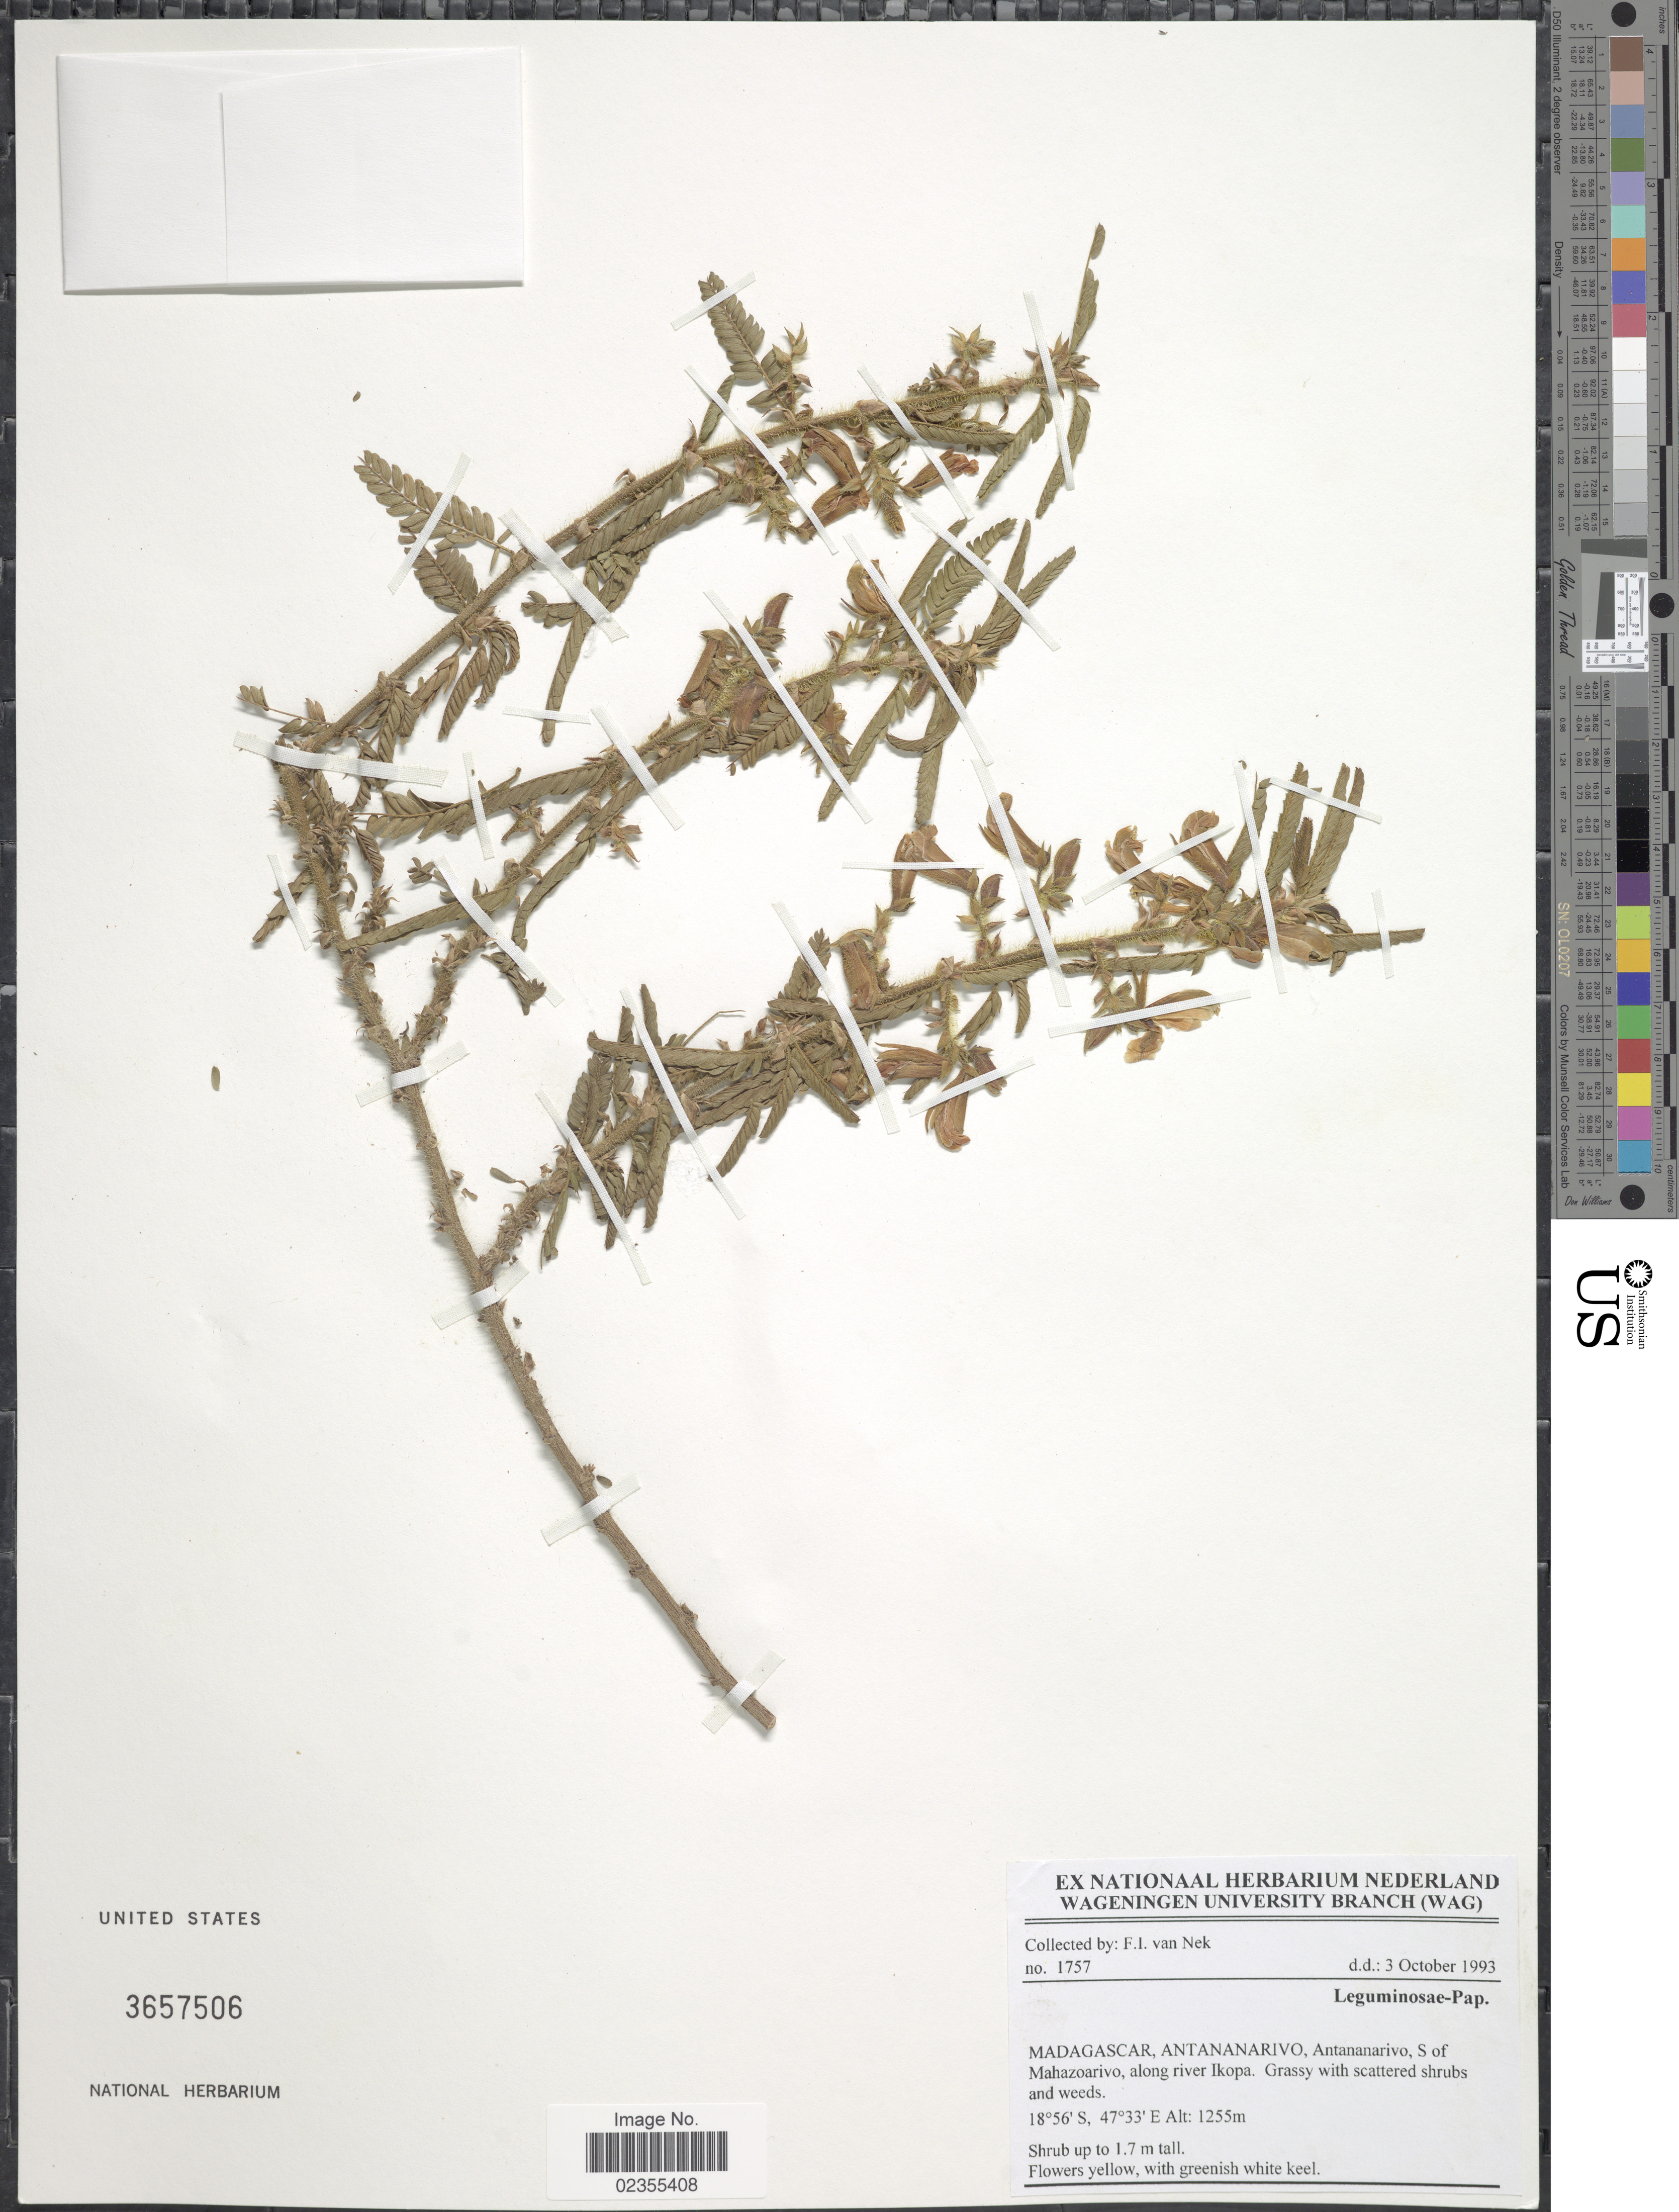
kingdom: Plantae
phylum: Tracheophyta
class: Magnoliopsida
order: Fabales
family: Fabaceae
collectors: F. van Nek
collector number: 1757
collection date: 1993-10-03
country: Madagascar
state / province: Analamanga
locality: S of Mahazoarivo, along river Ikopa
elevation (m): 1255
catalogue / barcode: US 3657506